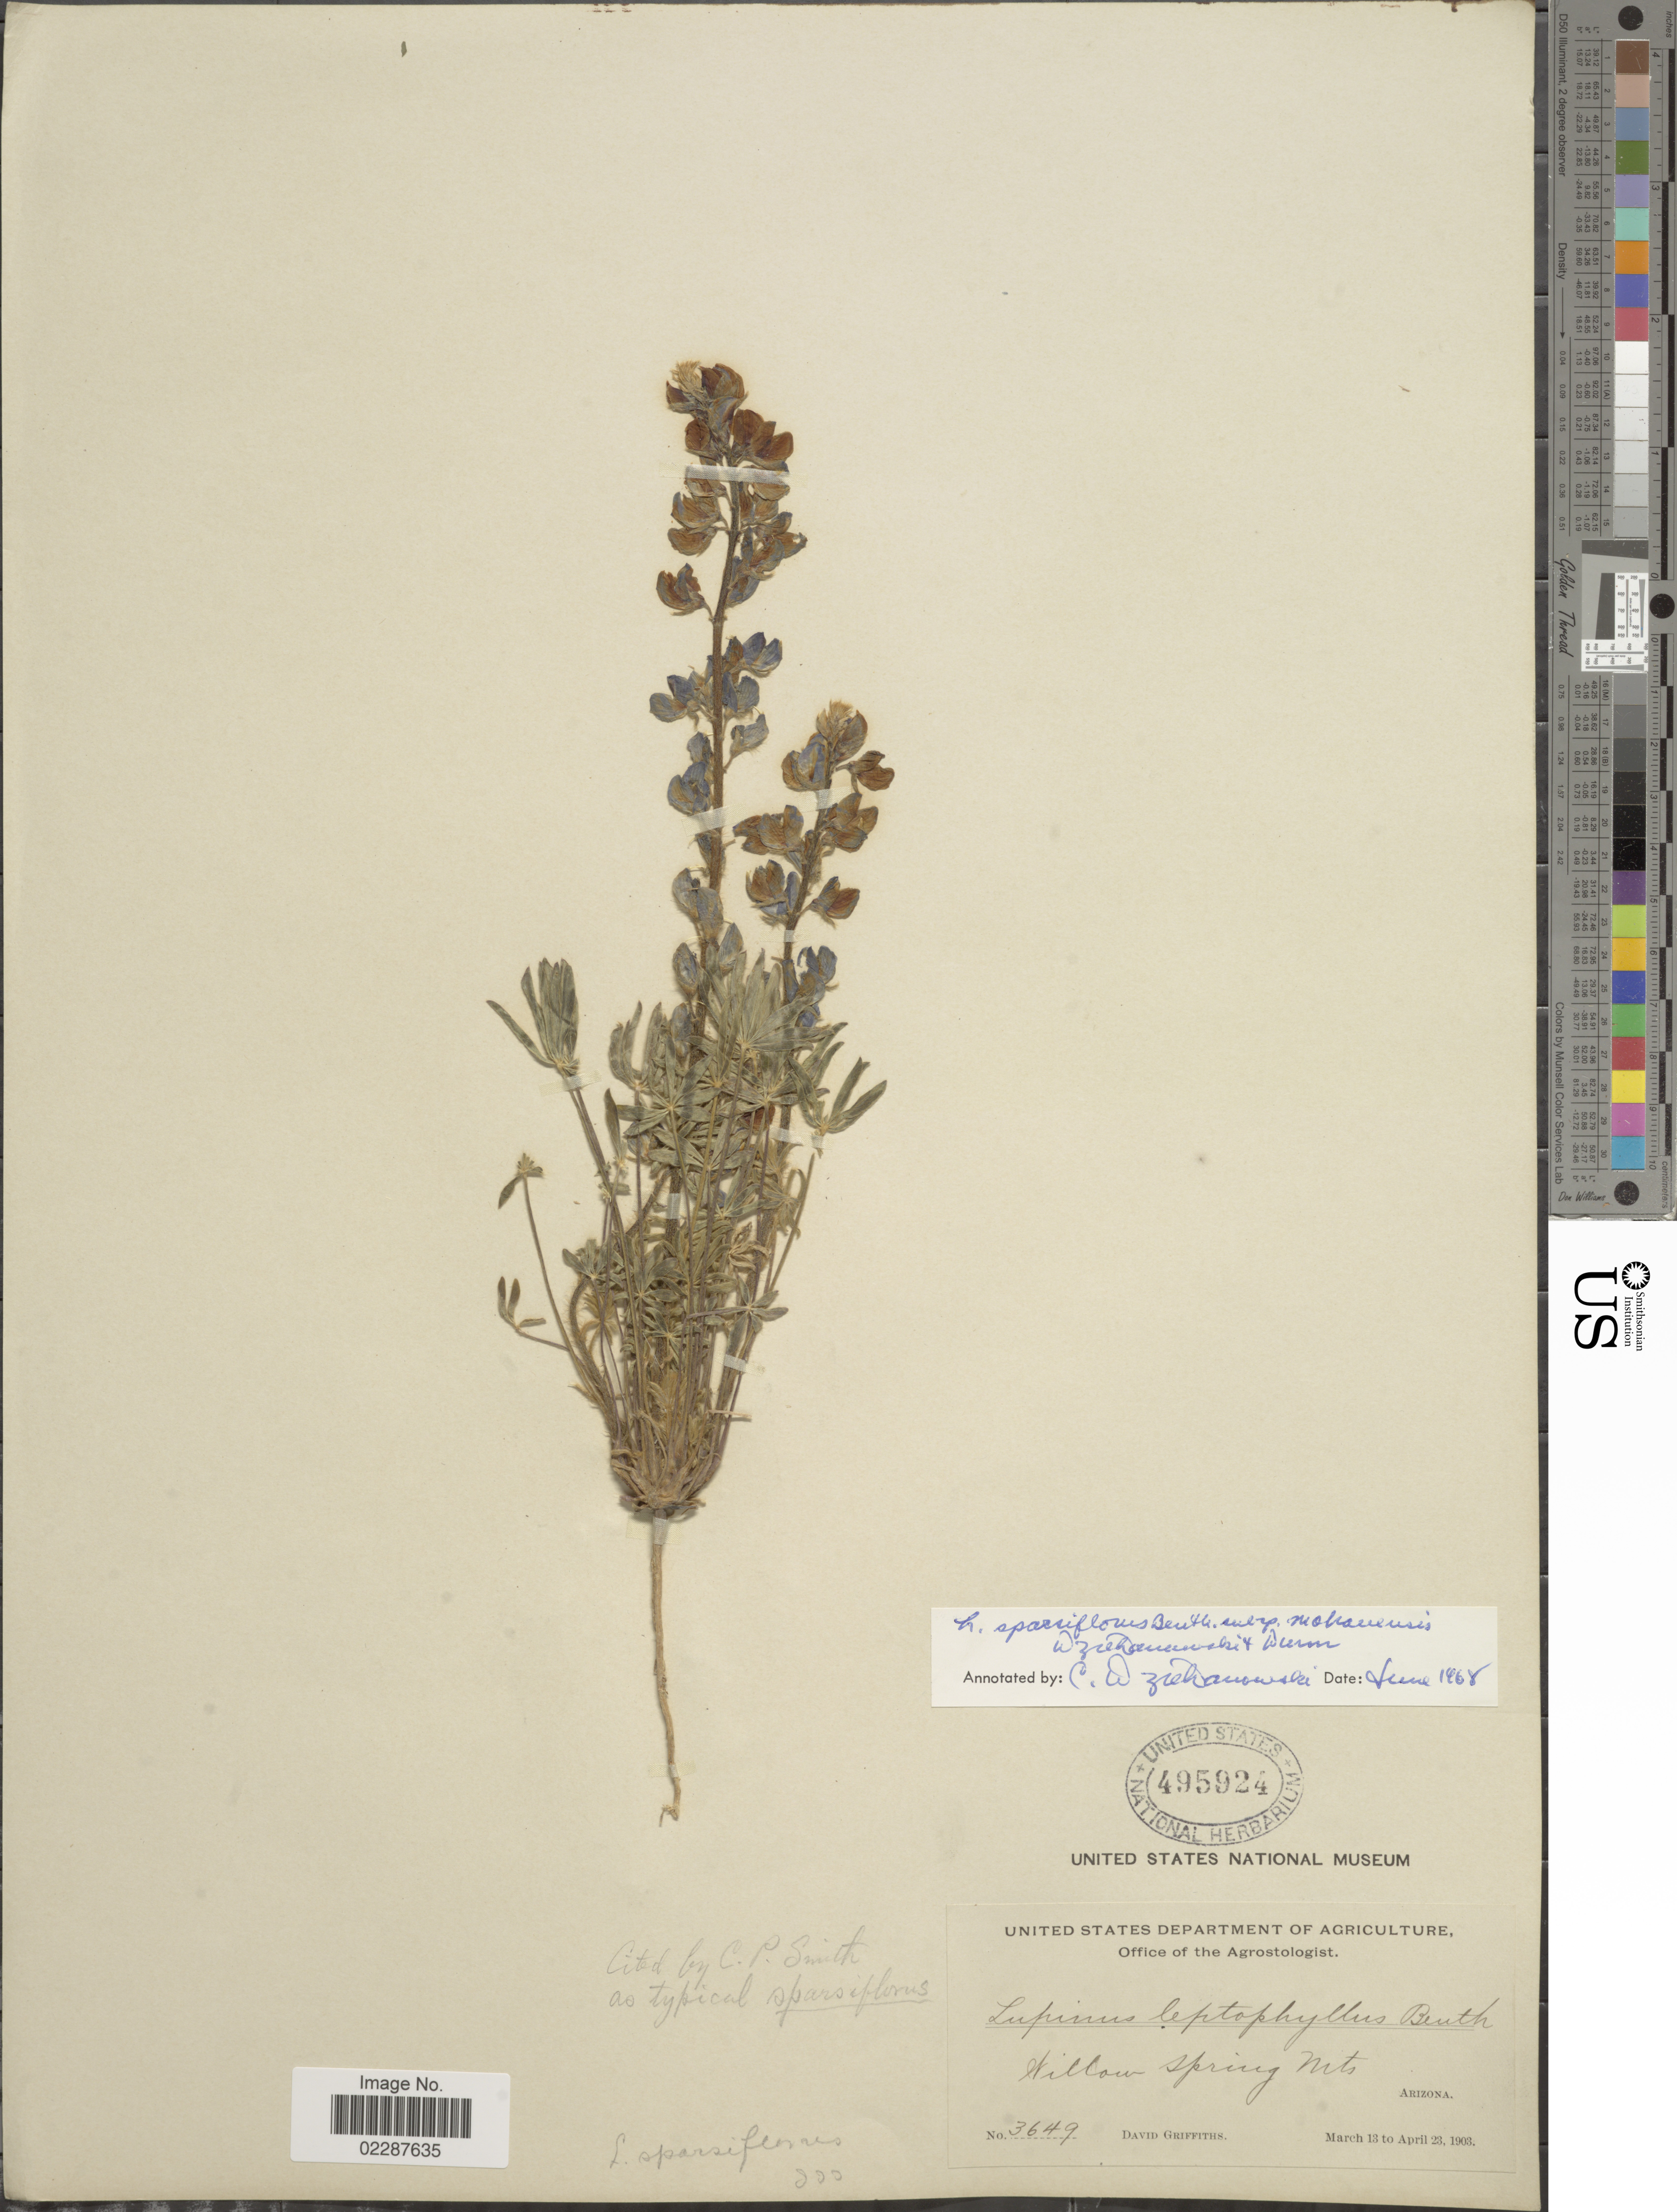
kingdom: Plantae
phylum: Tracheophyta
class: Magnoliopsida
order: Fabales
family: Fabaceae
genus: Lupinus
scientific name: Lupinus sparsiflorus subsp. mohavensis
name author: Dziekanowski & D.B. Dunn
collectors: D. Griffiths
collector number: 3649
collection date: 1903-03-13/1903-04-23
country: United States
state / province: Arizona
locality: Willow Spring Mts.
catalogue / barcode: US 495924